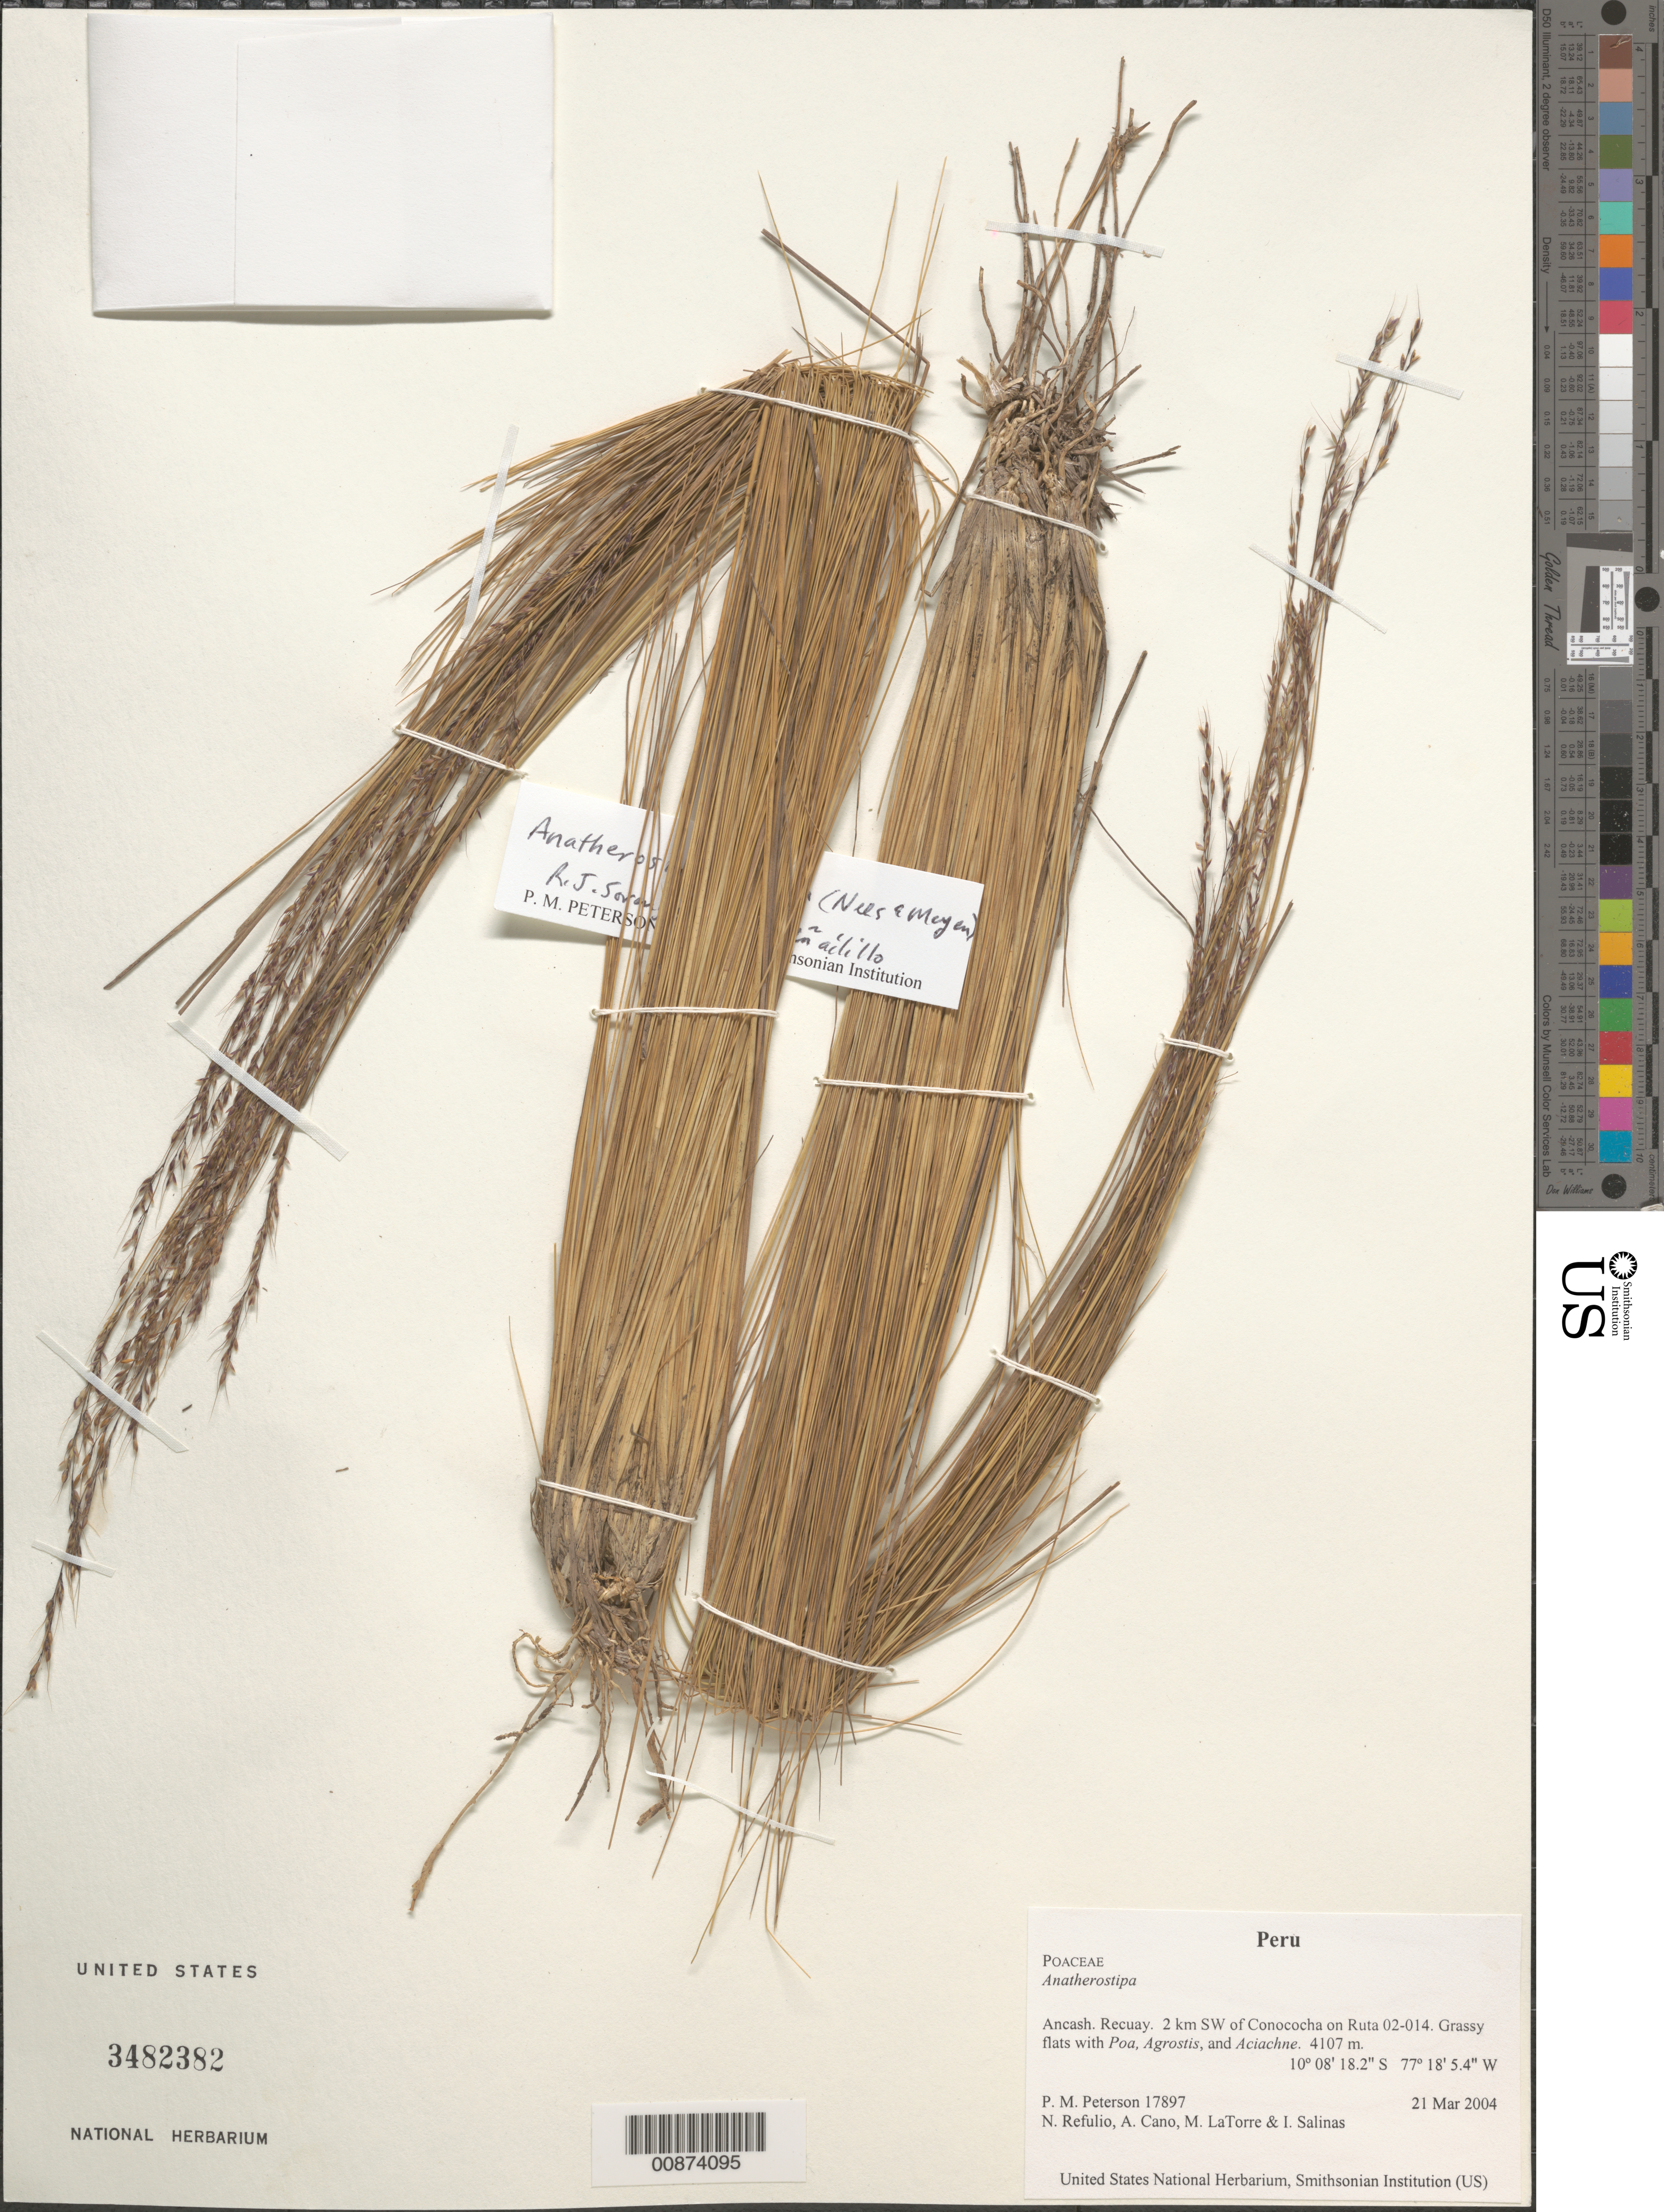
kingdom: Plantae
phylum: Tracheophyta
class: Liliopsida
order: Poales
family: Poaceae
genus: Anatherostipa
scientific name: Anatherostipa obtusa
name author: (Nees & Meyen) Peñailillo B.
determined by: Peterson, Paul M., (BOT), Smithsonian Institution - National Museum of Natural History (UNITED STATES)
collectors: P. M. Peterson, N. Refulio-Rodríguez, A. Cano, M. Torre & I. Salinas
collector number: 17897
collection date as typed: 21 Mar 2004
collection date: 2004-03-21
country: Peru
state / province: Ancash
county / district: Recuay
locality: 2 km SW of Conococha on Ruta 02-014. Grassy flats with Poa, Agrostis, and Aciachne.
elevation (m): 4107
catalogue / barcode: US 3482382